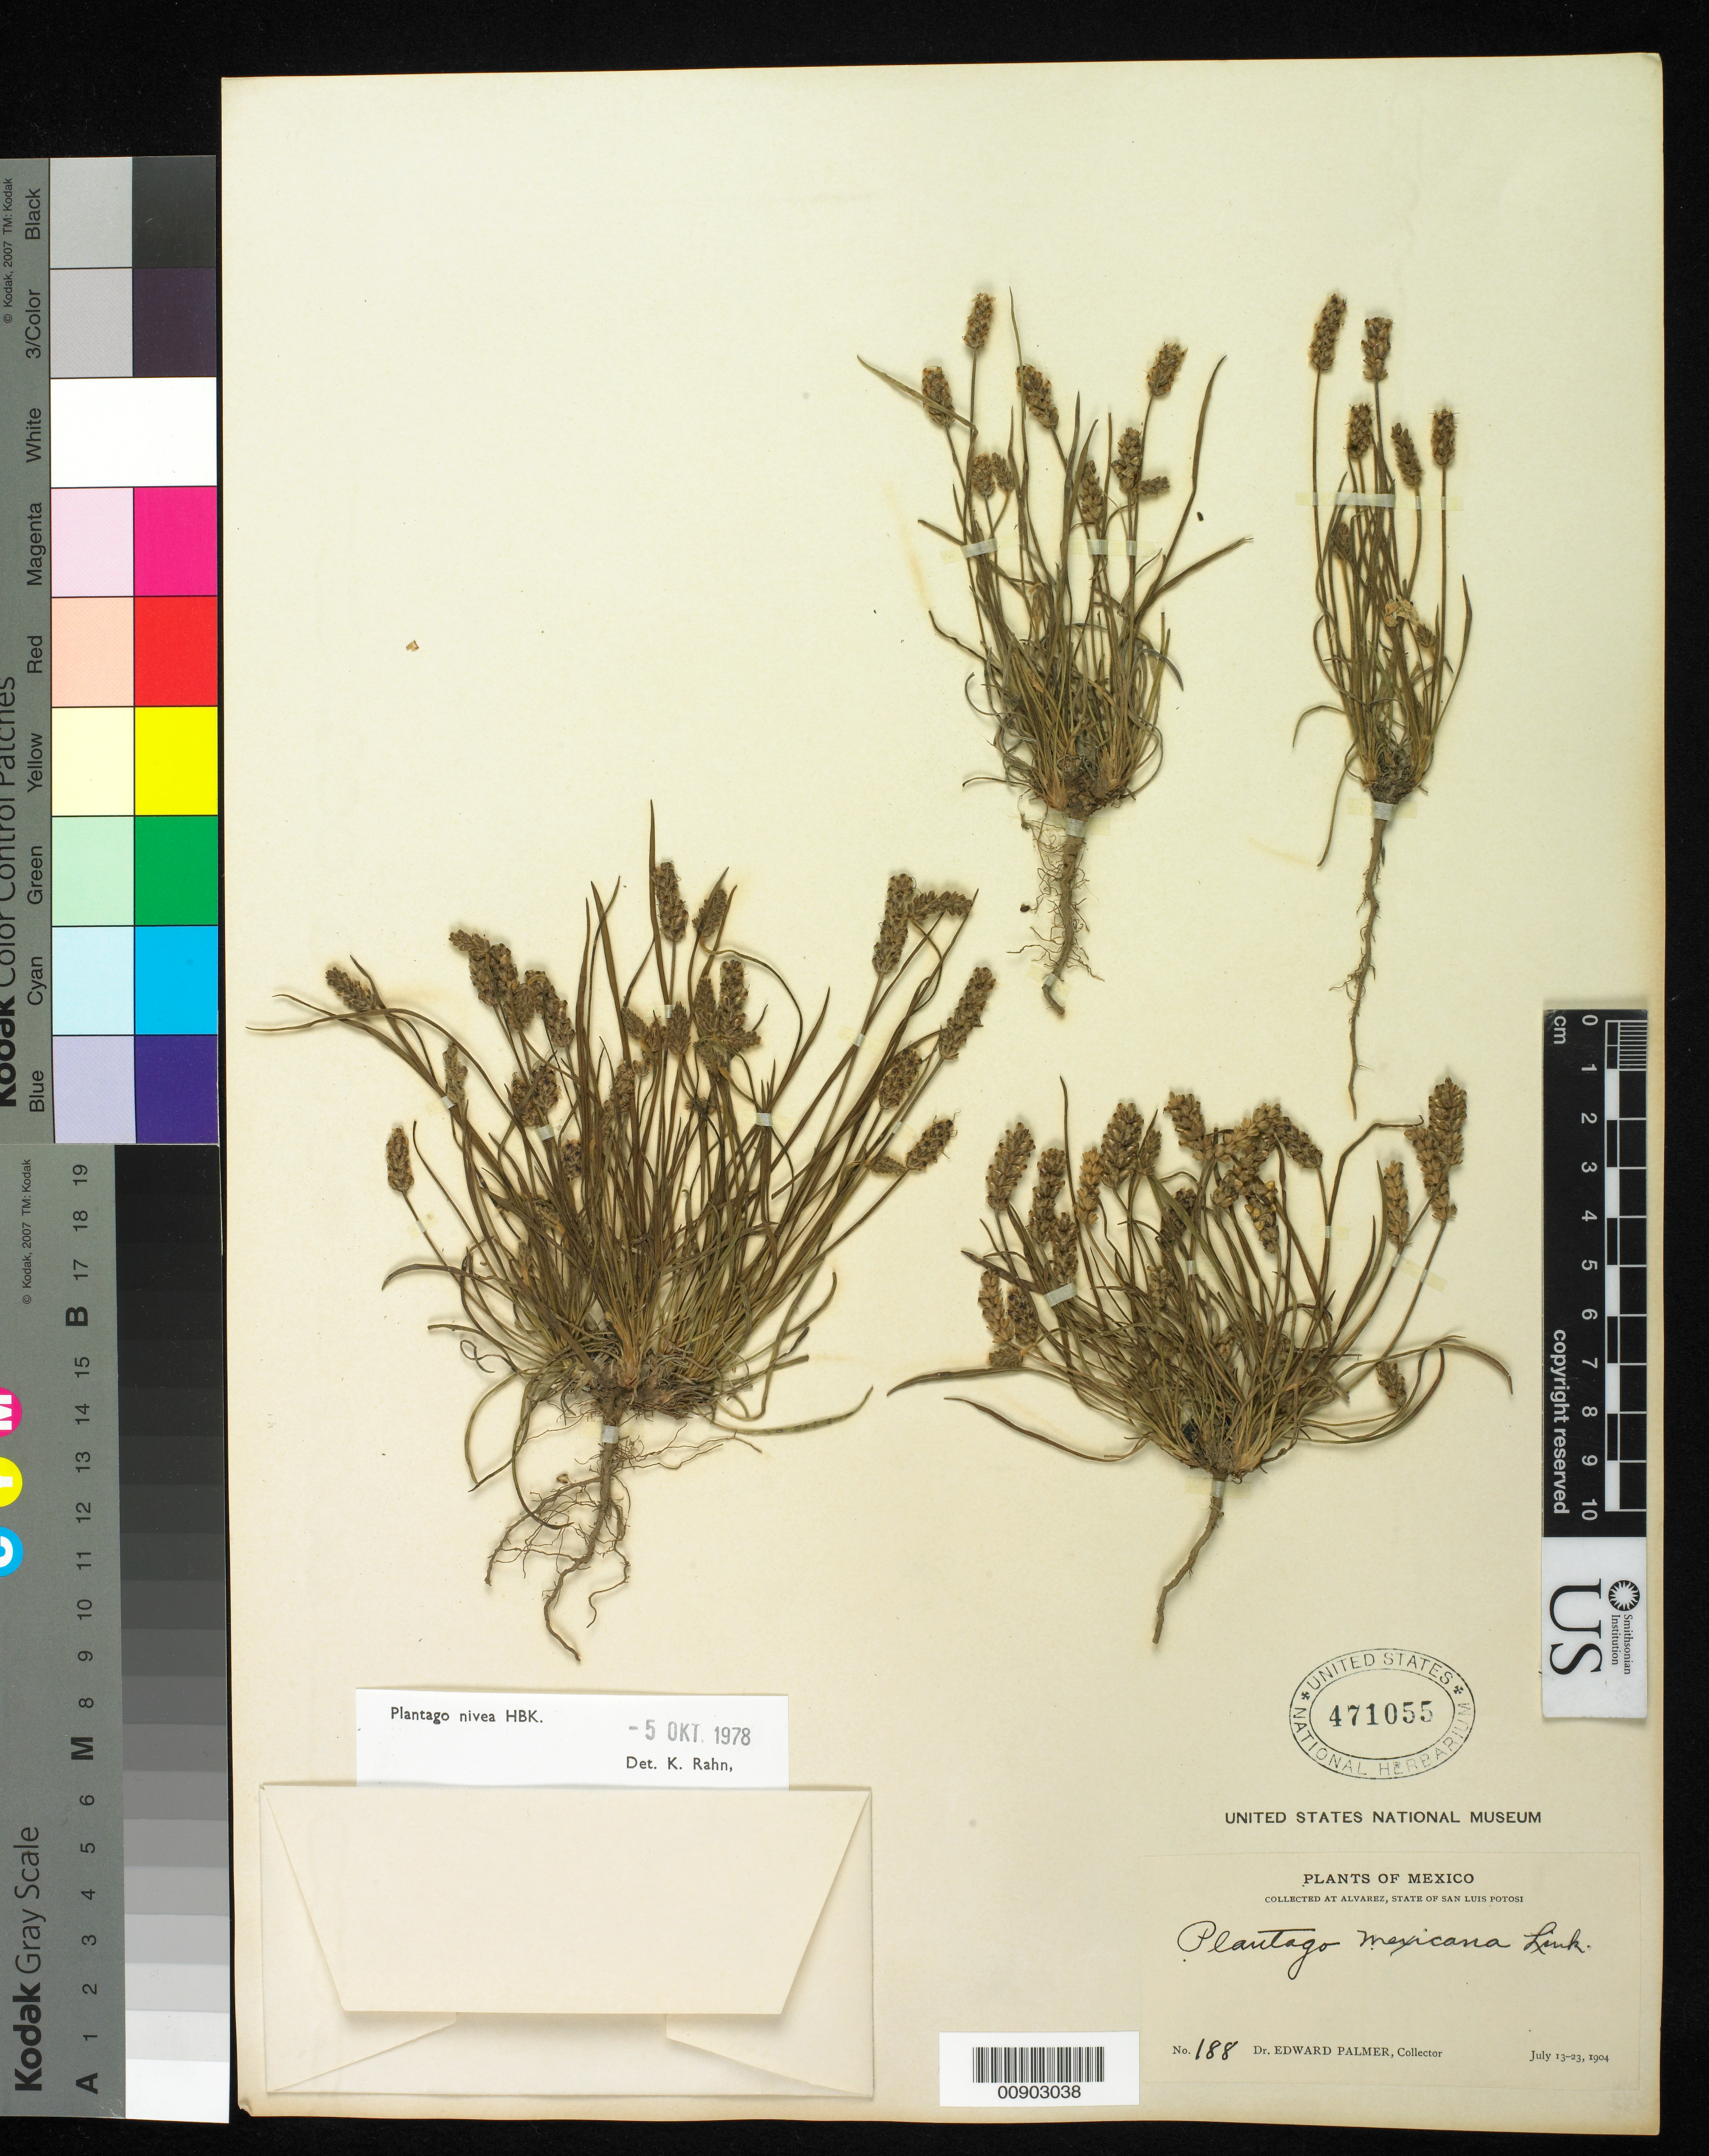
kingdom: Plantae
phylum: Tracheophyta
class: Magnoliopsida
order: Lamiales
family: Plantaginaceae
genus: Plantago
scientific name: Plantago nivea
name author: Kunth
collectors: E. Palmer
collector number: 188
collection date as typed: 13 Jul 1904 to 23 Jul 1904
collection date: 1904-07-13/1904-07-23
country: Mexico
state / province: San Luis Potosí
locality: Alvarez, San Luis Potosí.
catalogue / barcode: US 471055